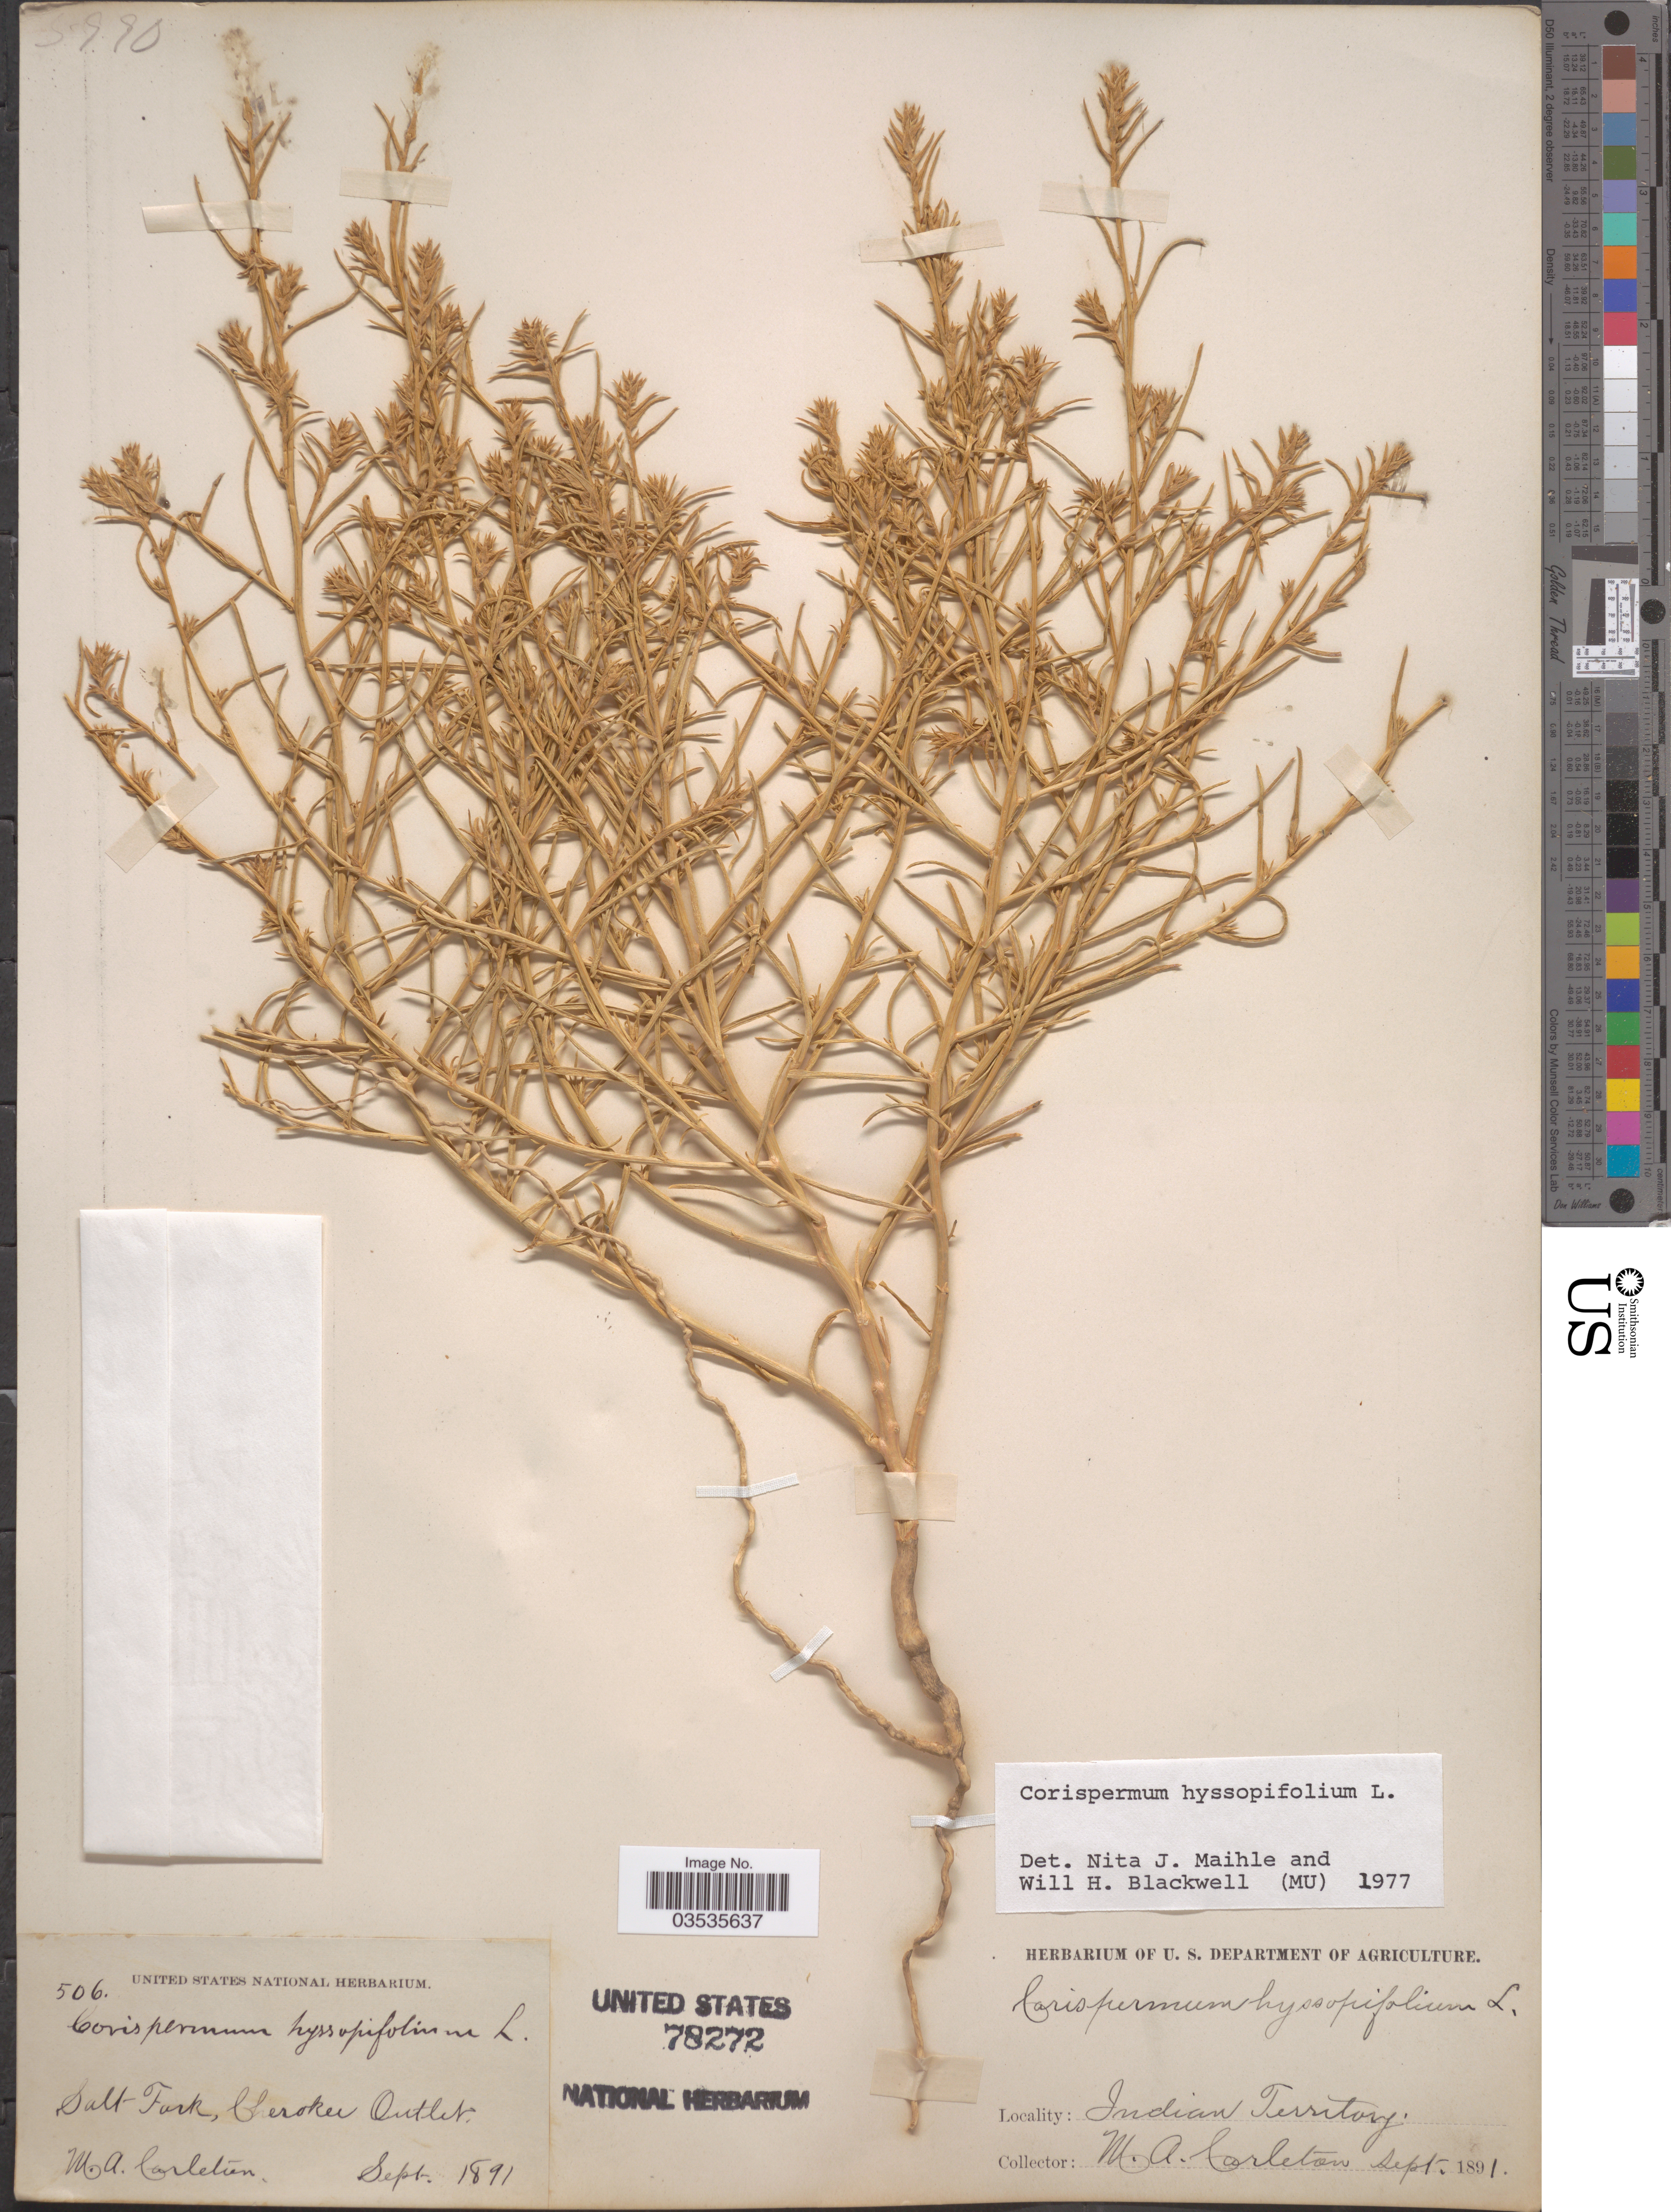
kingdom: Plantae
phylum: Tracheophyta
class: Magnoliopsida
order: Caryophyllales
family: Amaranthaceae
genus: Corispermum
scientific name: Corispermum hyssopifolium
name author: L.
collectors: M. A. Carleton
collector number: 506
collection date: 1891-09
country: United States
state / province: Oklahoma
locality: Salt Fork, Cherokee Outlet. Indian Territory.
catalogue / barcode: US 78272